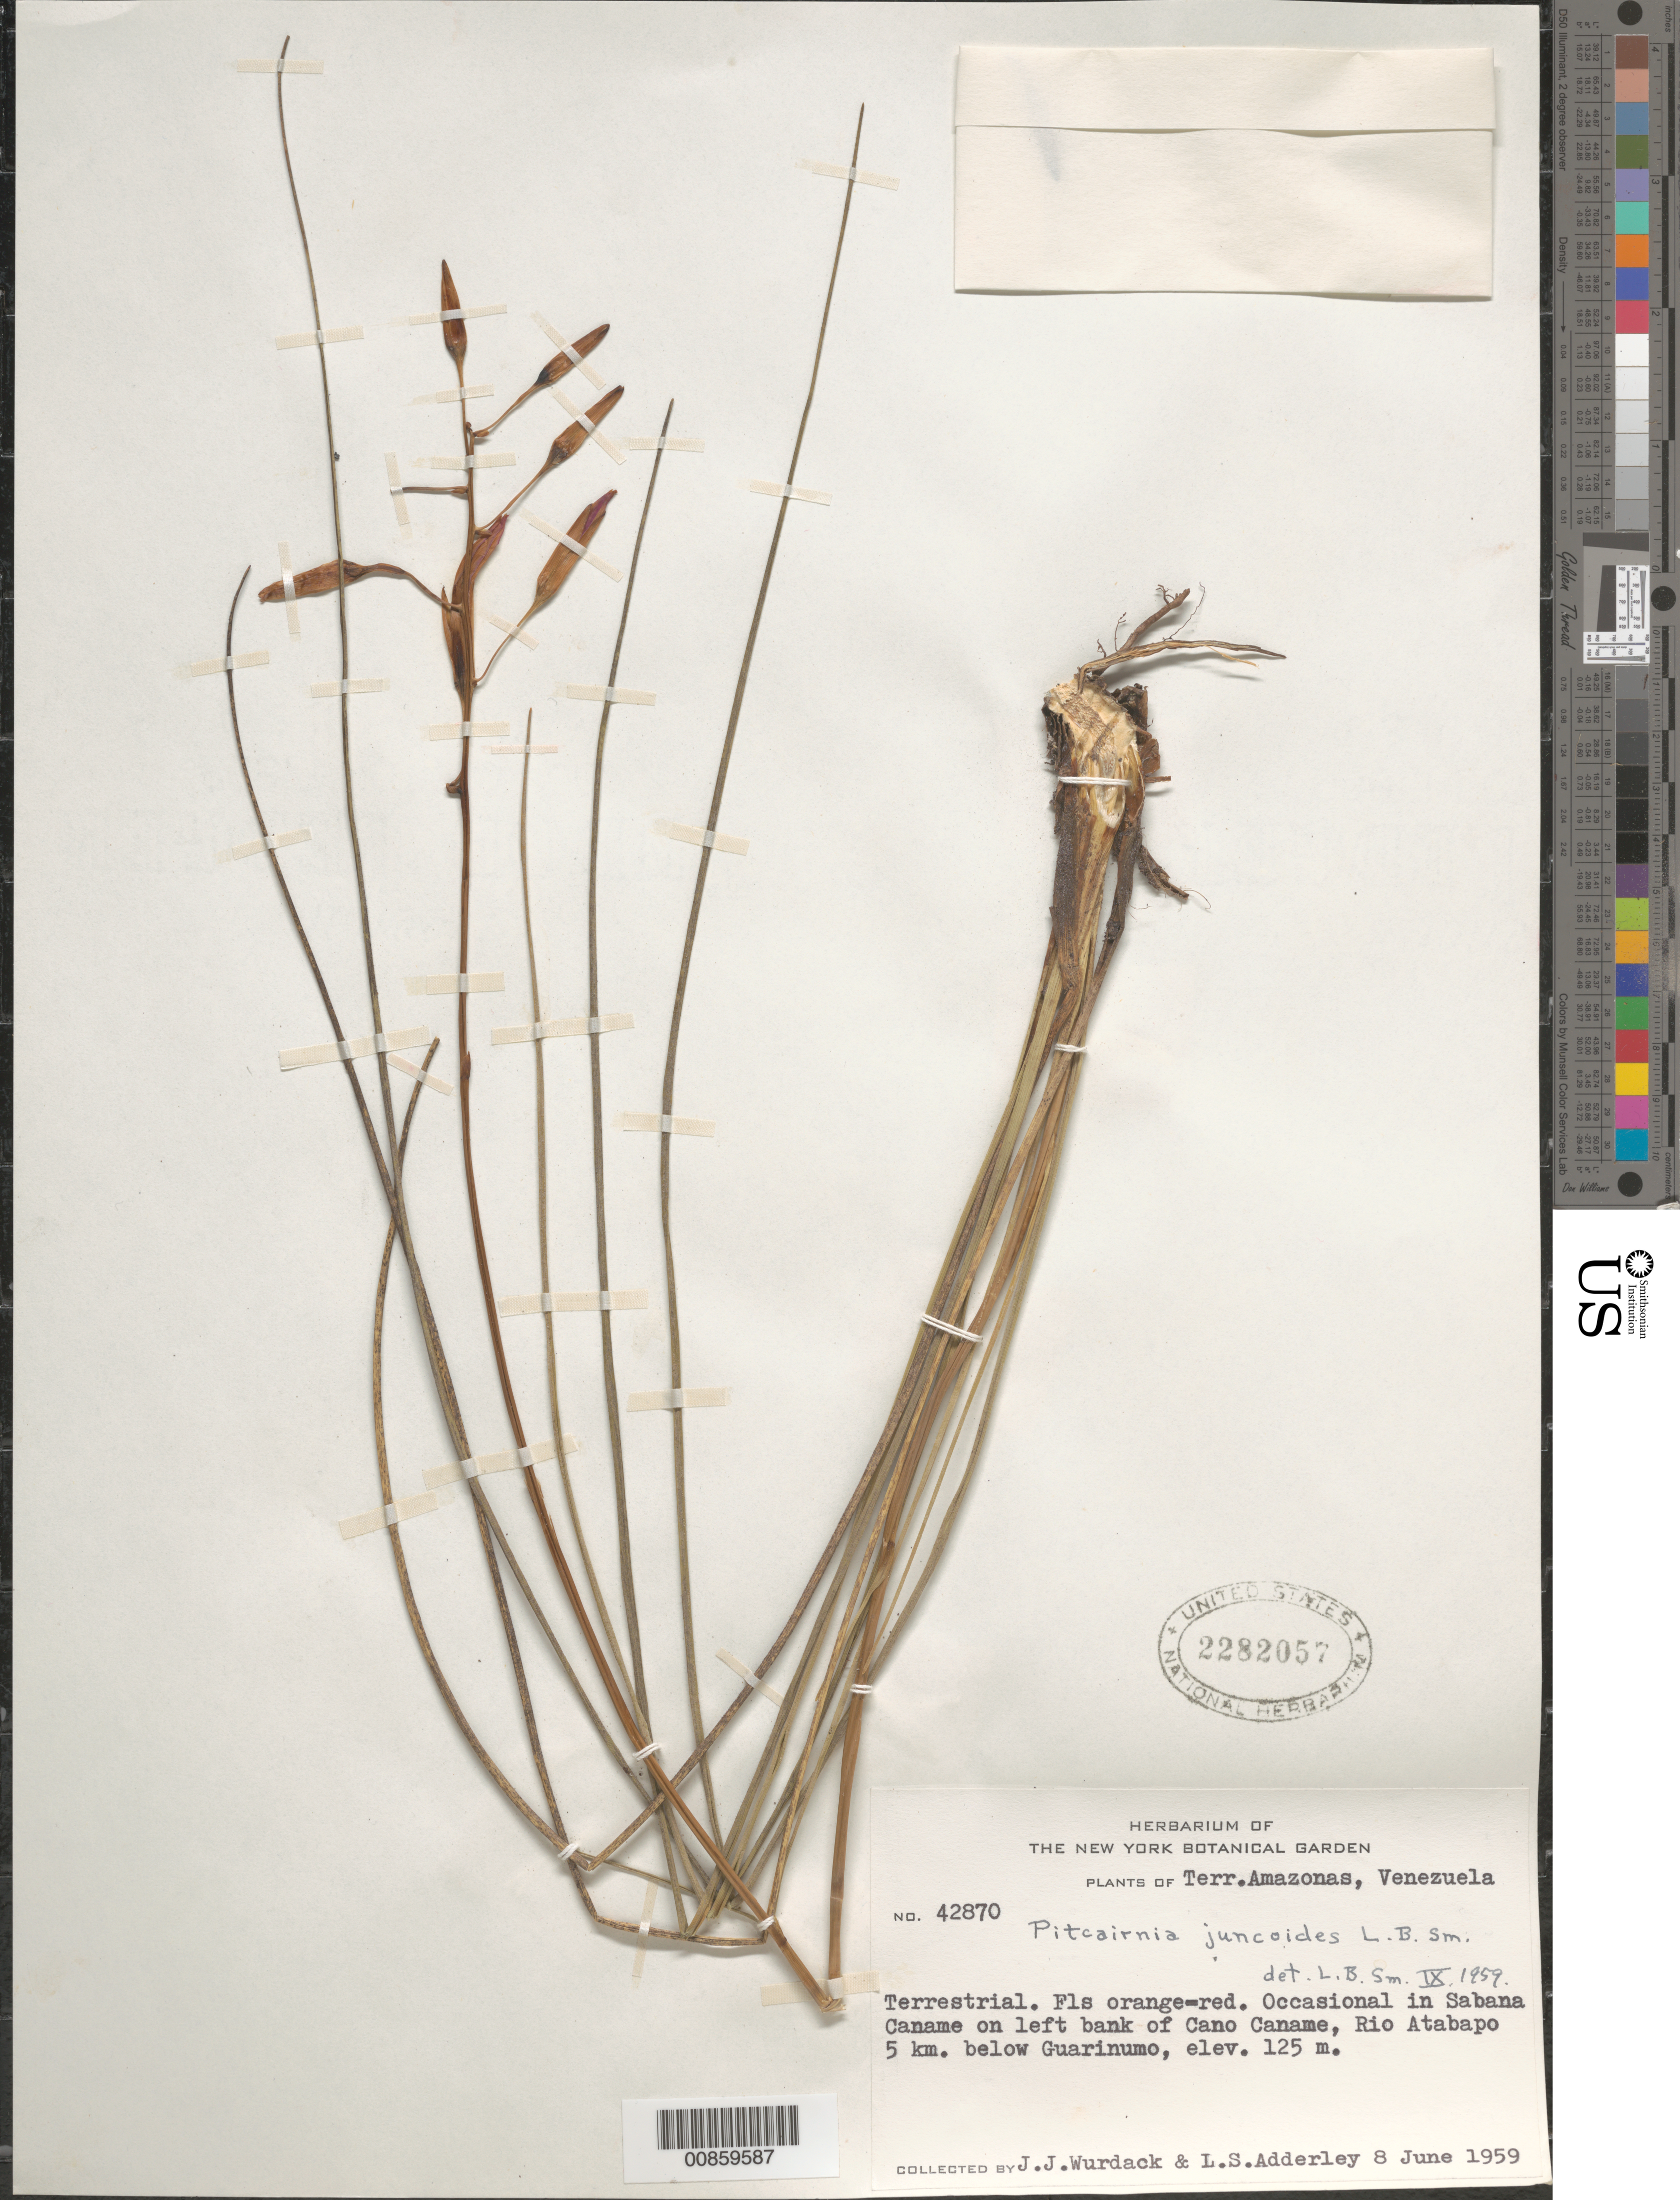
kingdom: Plantae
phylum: Tracheophyta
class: Liliopsida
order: Poales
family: Bromeliaceae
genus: Pitcairnia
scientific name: Pitcairnia juncoides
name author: L.B. Sm.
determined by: Smith, Lyman B., (US), NMNH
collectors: J. J. Wurdack & L. S. Adderley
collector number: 42870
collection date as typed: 8-Jun-59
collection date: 1959-06-08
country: Venezuela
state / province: Amazonas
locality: Sabana Caname, left bank of Caño Caname, Rio Atabapo, 5km below Guarinumo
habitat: Savanna; left bank of caño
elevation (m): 125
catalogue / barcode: US 2282057